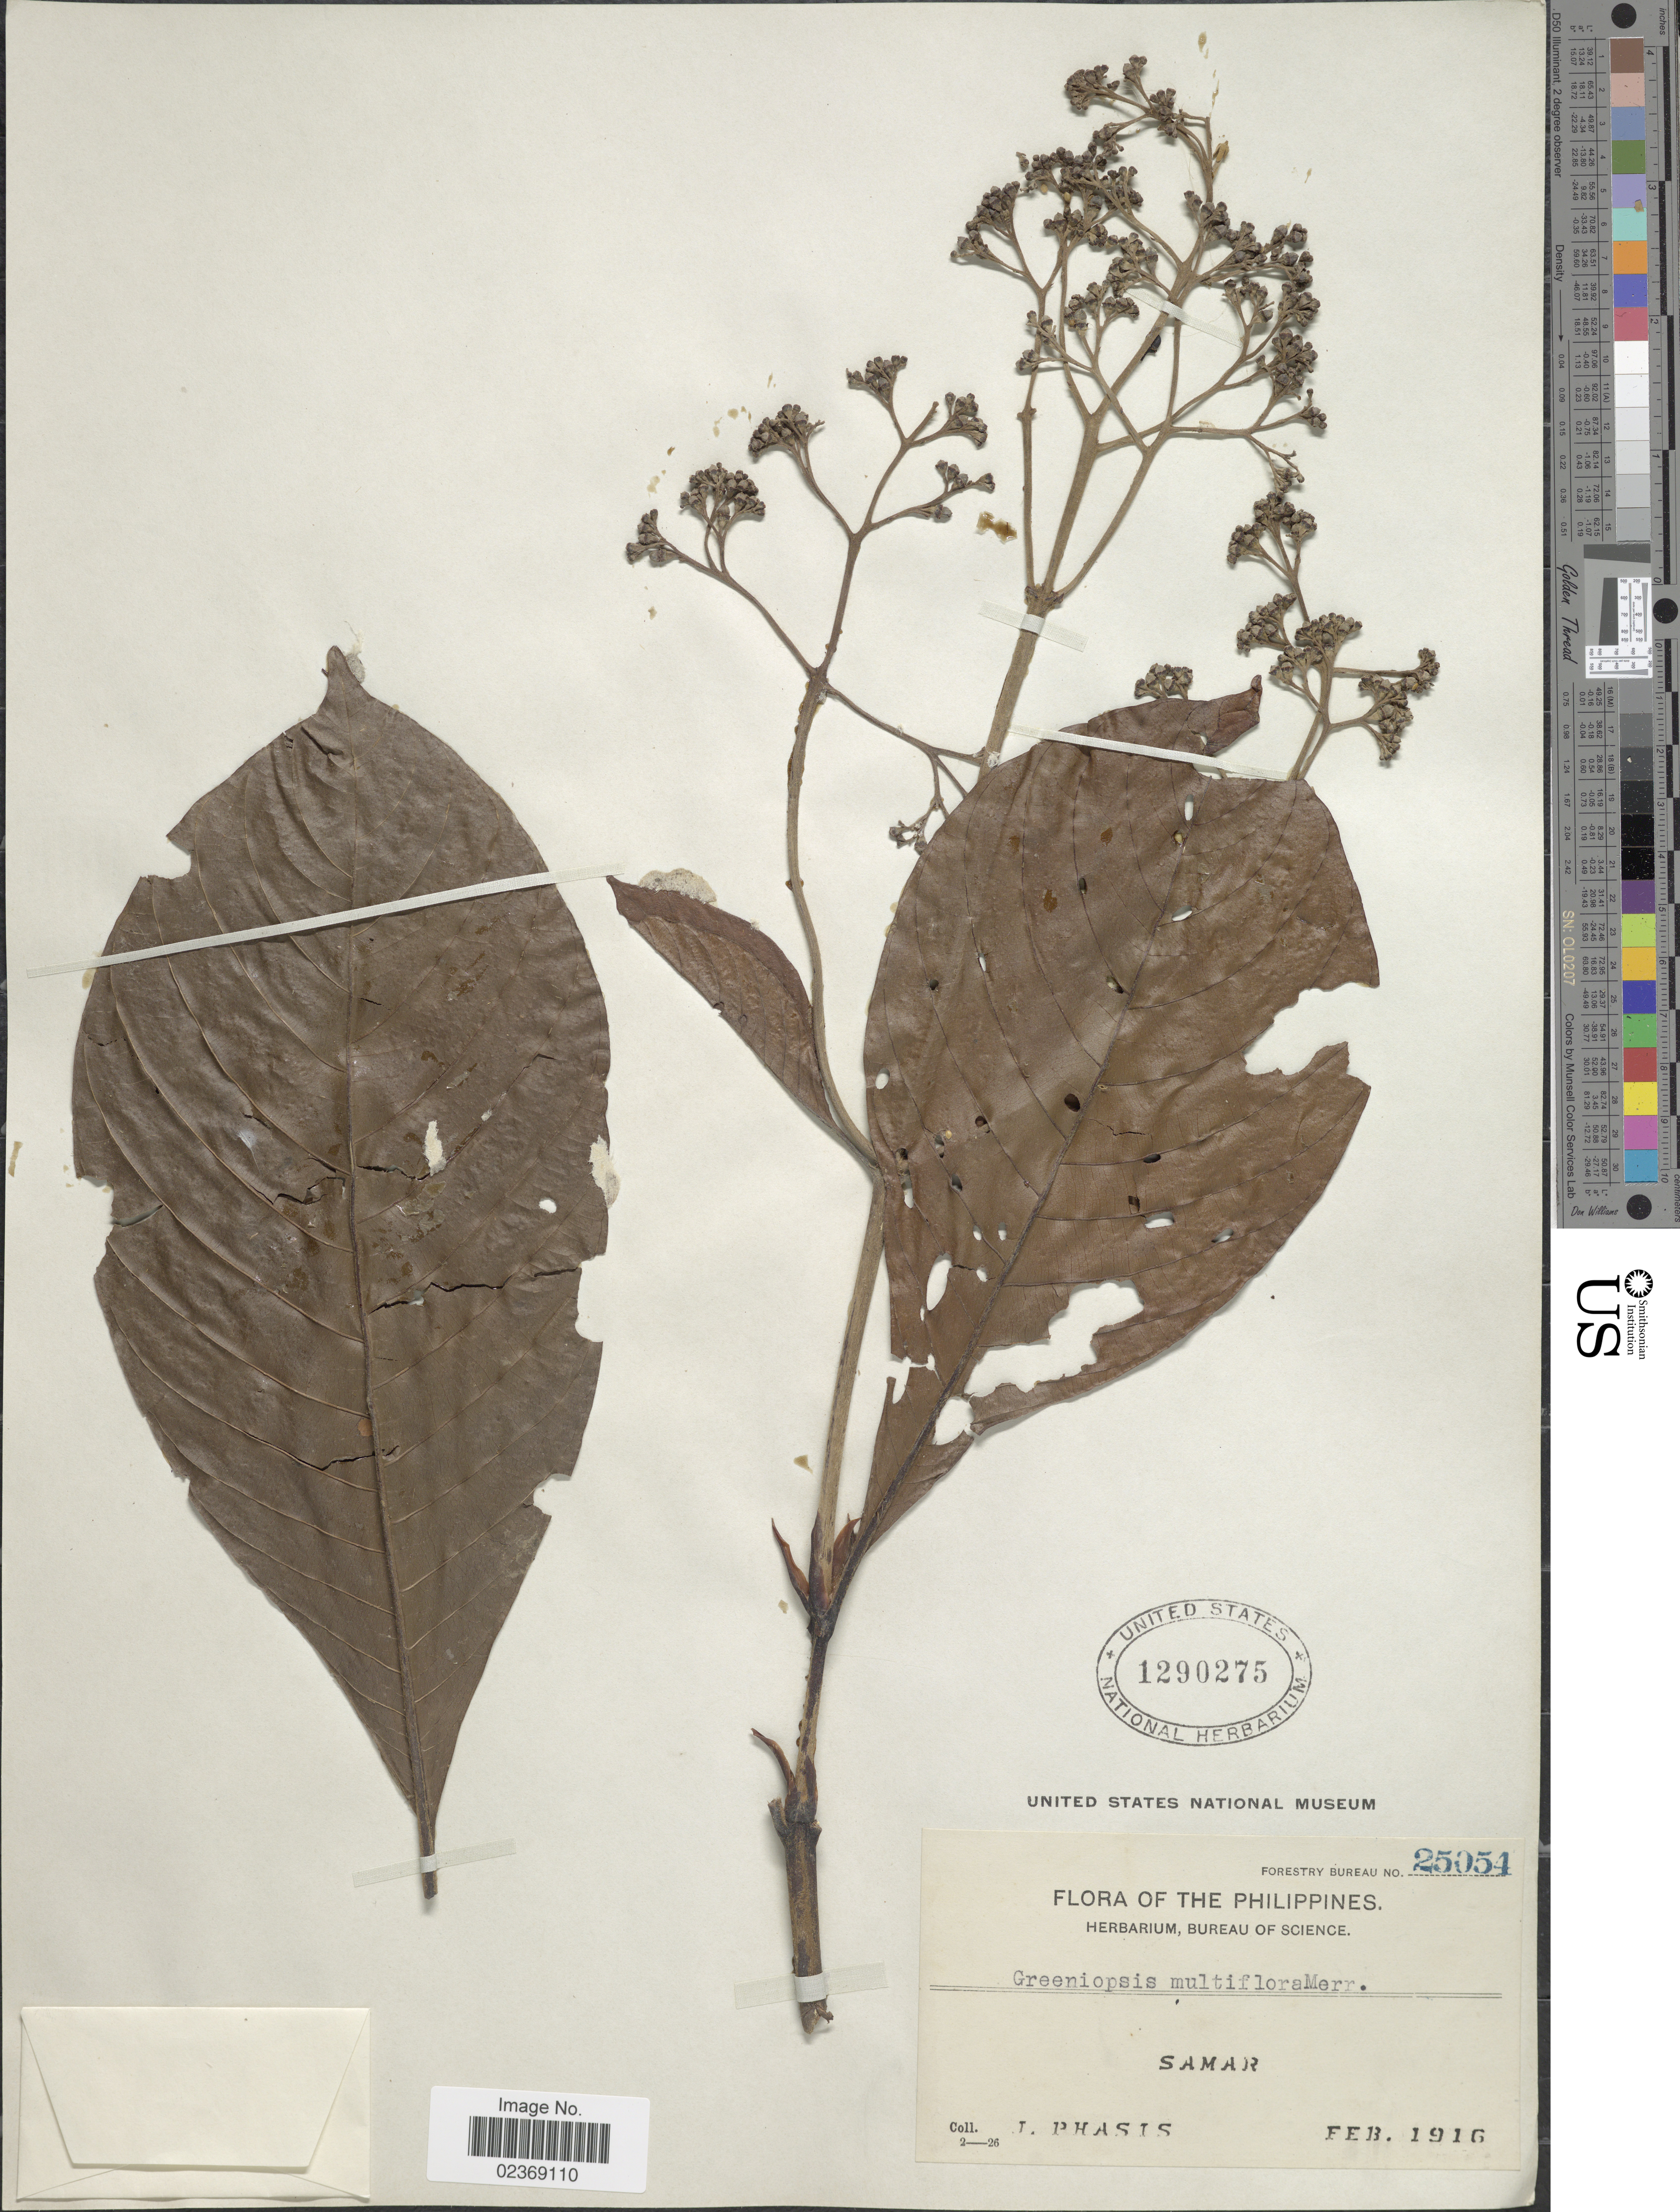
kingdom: Plantae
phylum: Tracheophyta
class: Magnoliopsida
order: Gentianales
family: Rubiaceae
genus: Greeniopsis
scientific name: Greeniopsis multiflora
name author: (Elmer) Merr.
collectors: J. Phasis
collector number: Forestry Bureau 25054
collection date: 1916-02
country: Philippines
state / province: Eastern Visayas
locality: Samar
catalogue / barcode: US 1290275